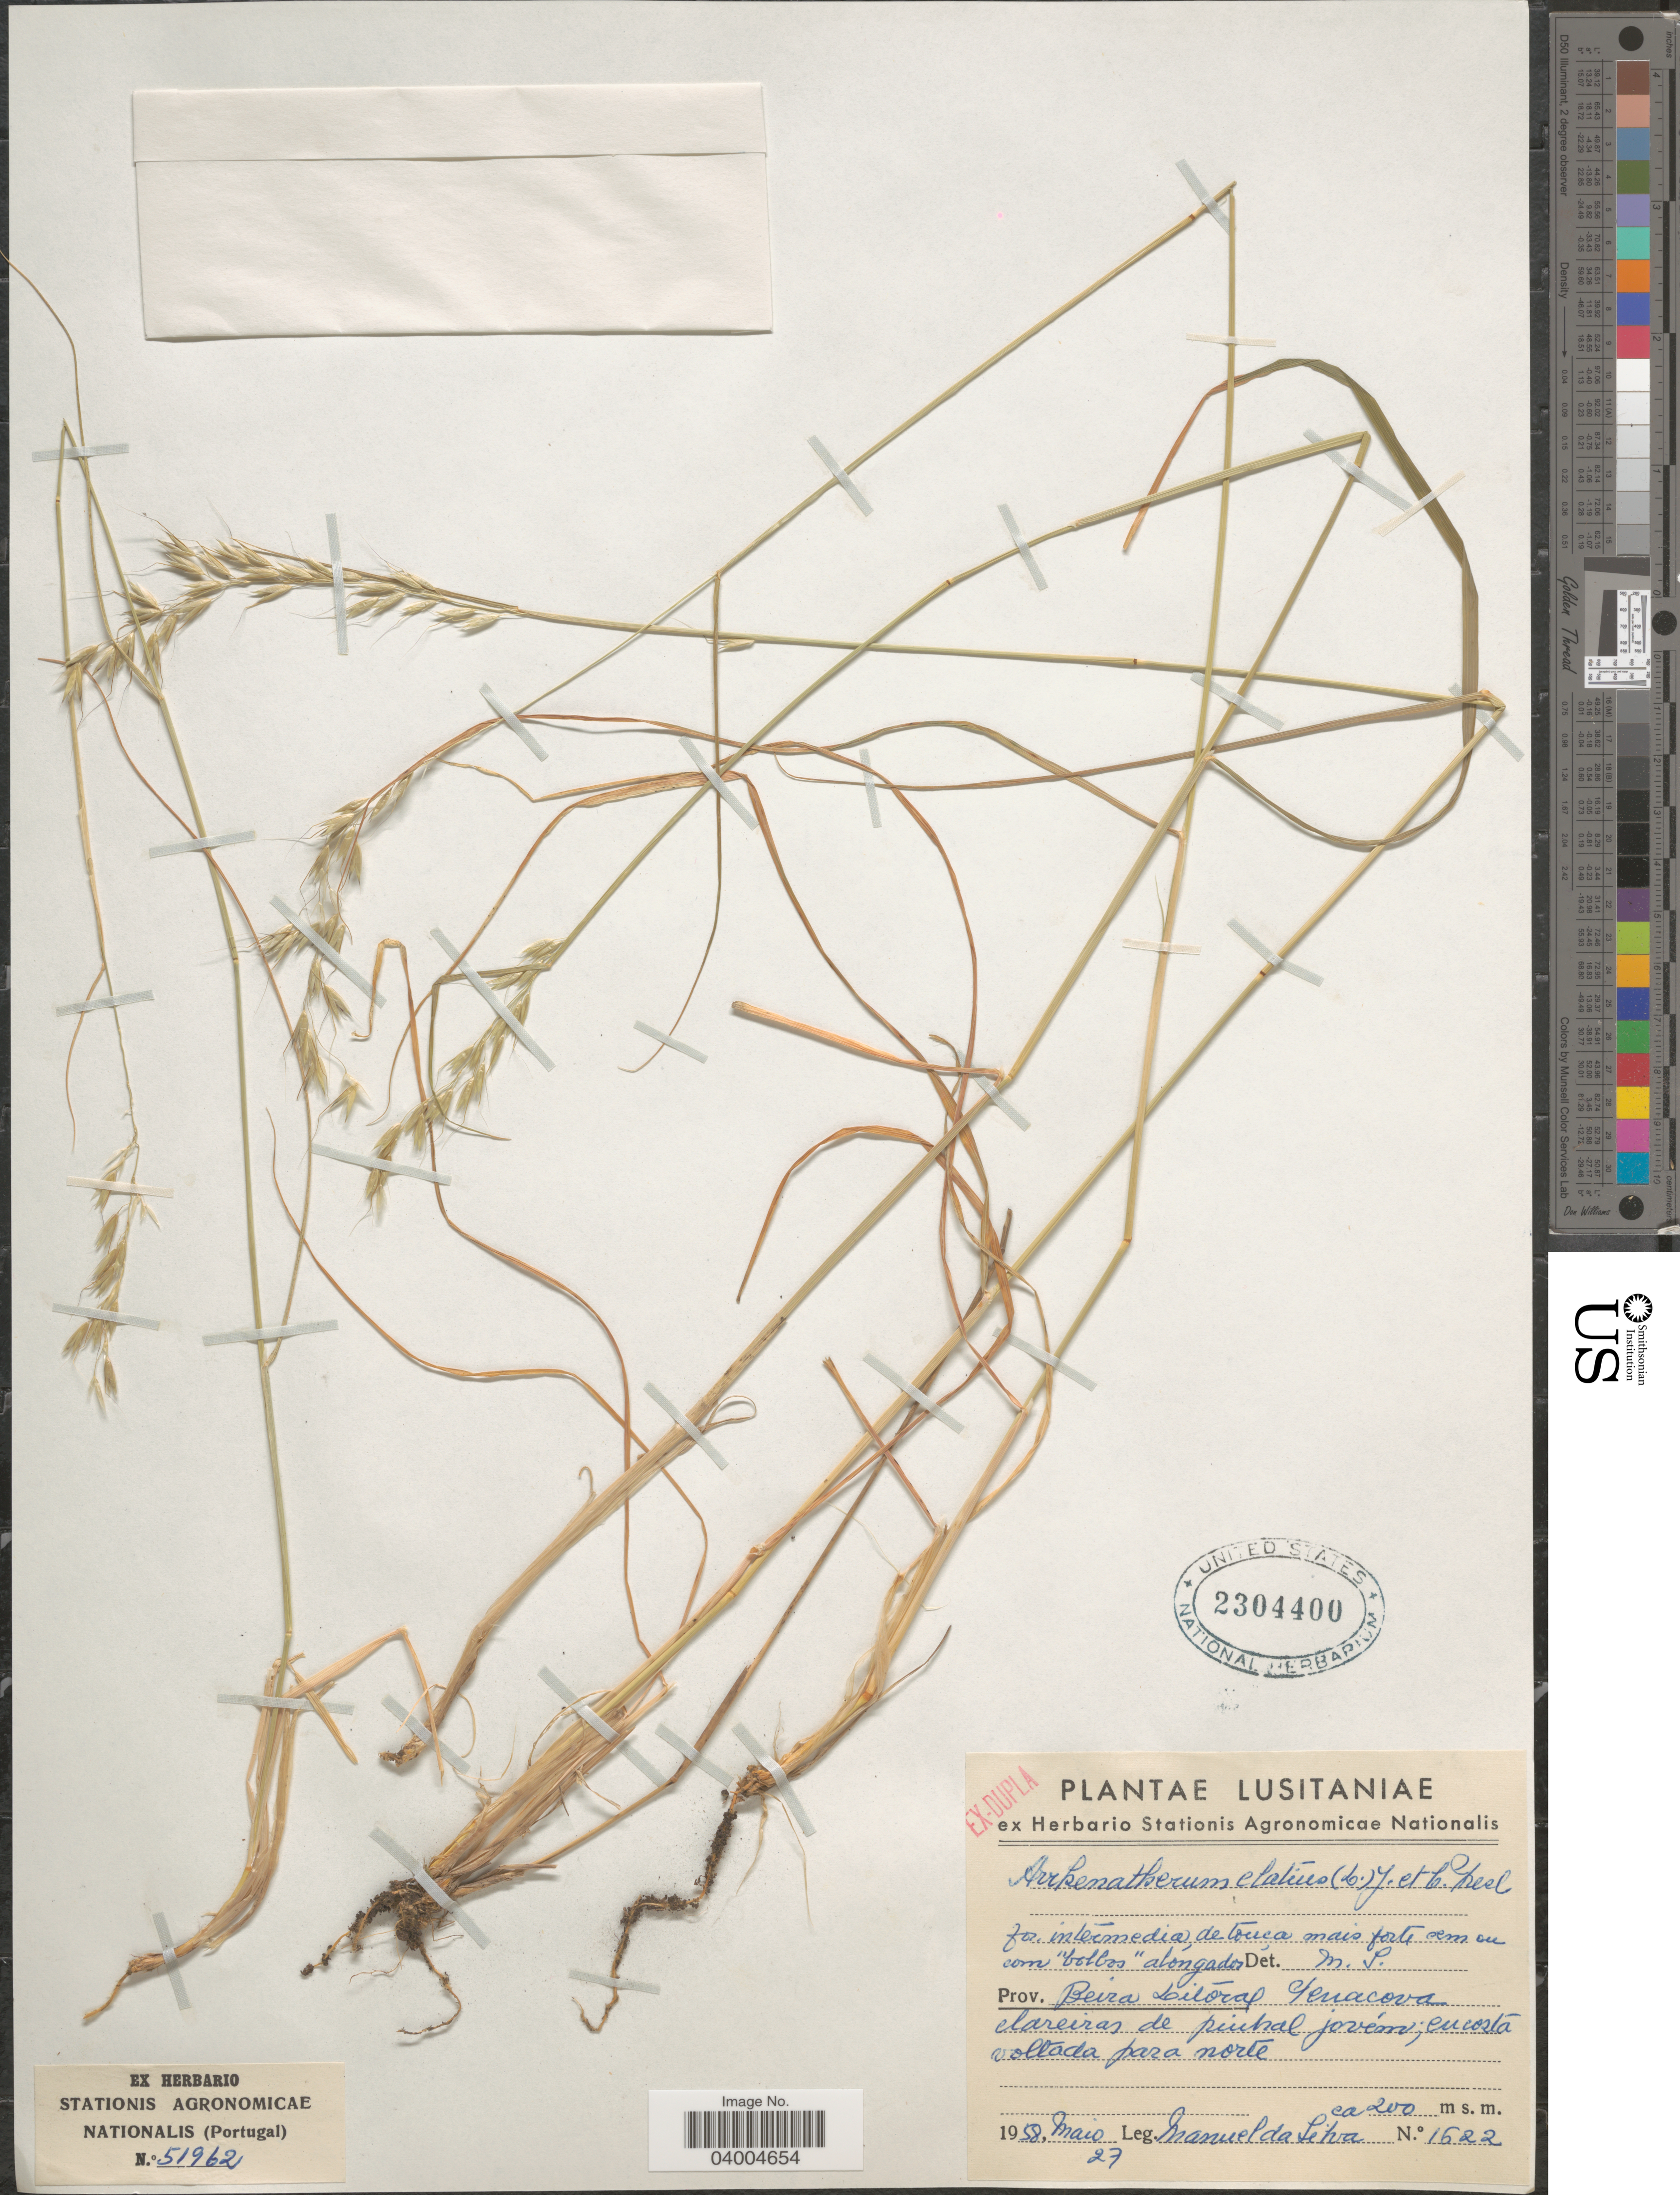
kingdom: Plantae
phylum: Tracheophyta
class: Liliopsida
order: Poales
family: Poaceae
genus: Arrhenatherum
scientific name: Arrhenatherum elatius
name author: (L.) J. Presl & C. Presl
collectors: M. Da Silva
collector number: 1622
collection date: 1958-05-27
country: Portugal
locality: Lusitaniae. Prov. Beira Litoral. Genacova clareiras de pinhal jovém, cucosta voltada para norte. [interpreted]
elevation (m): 200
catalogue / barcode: US 2304400